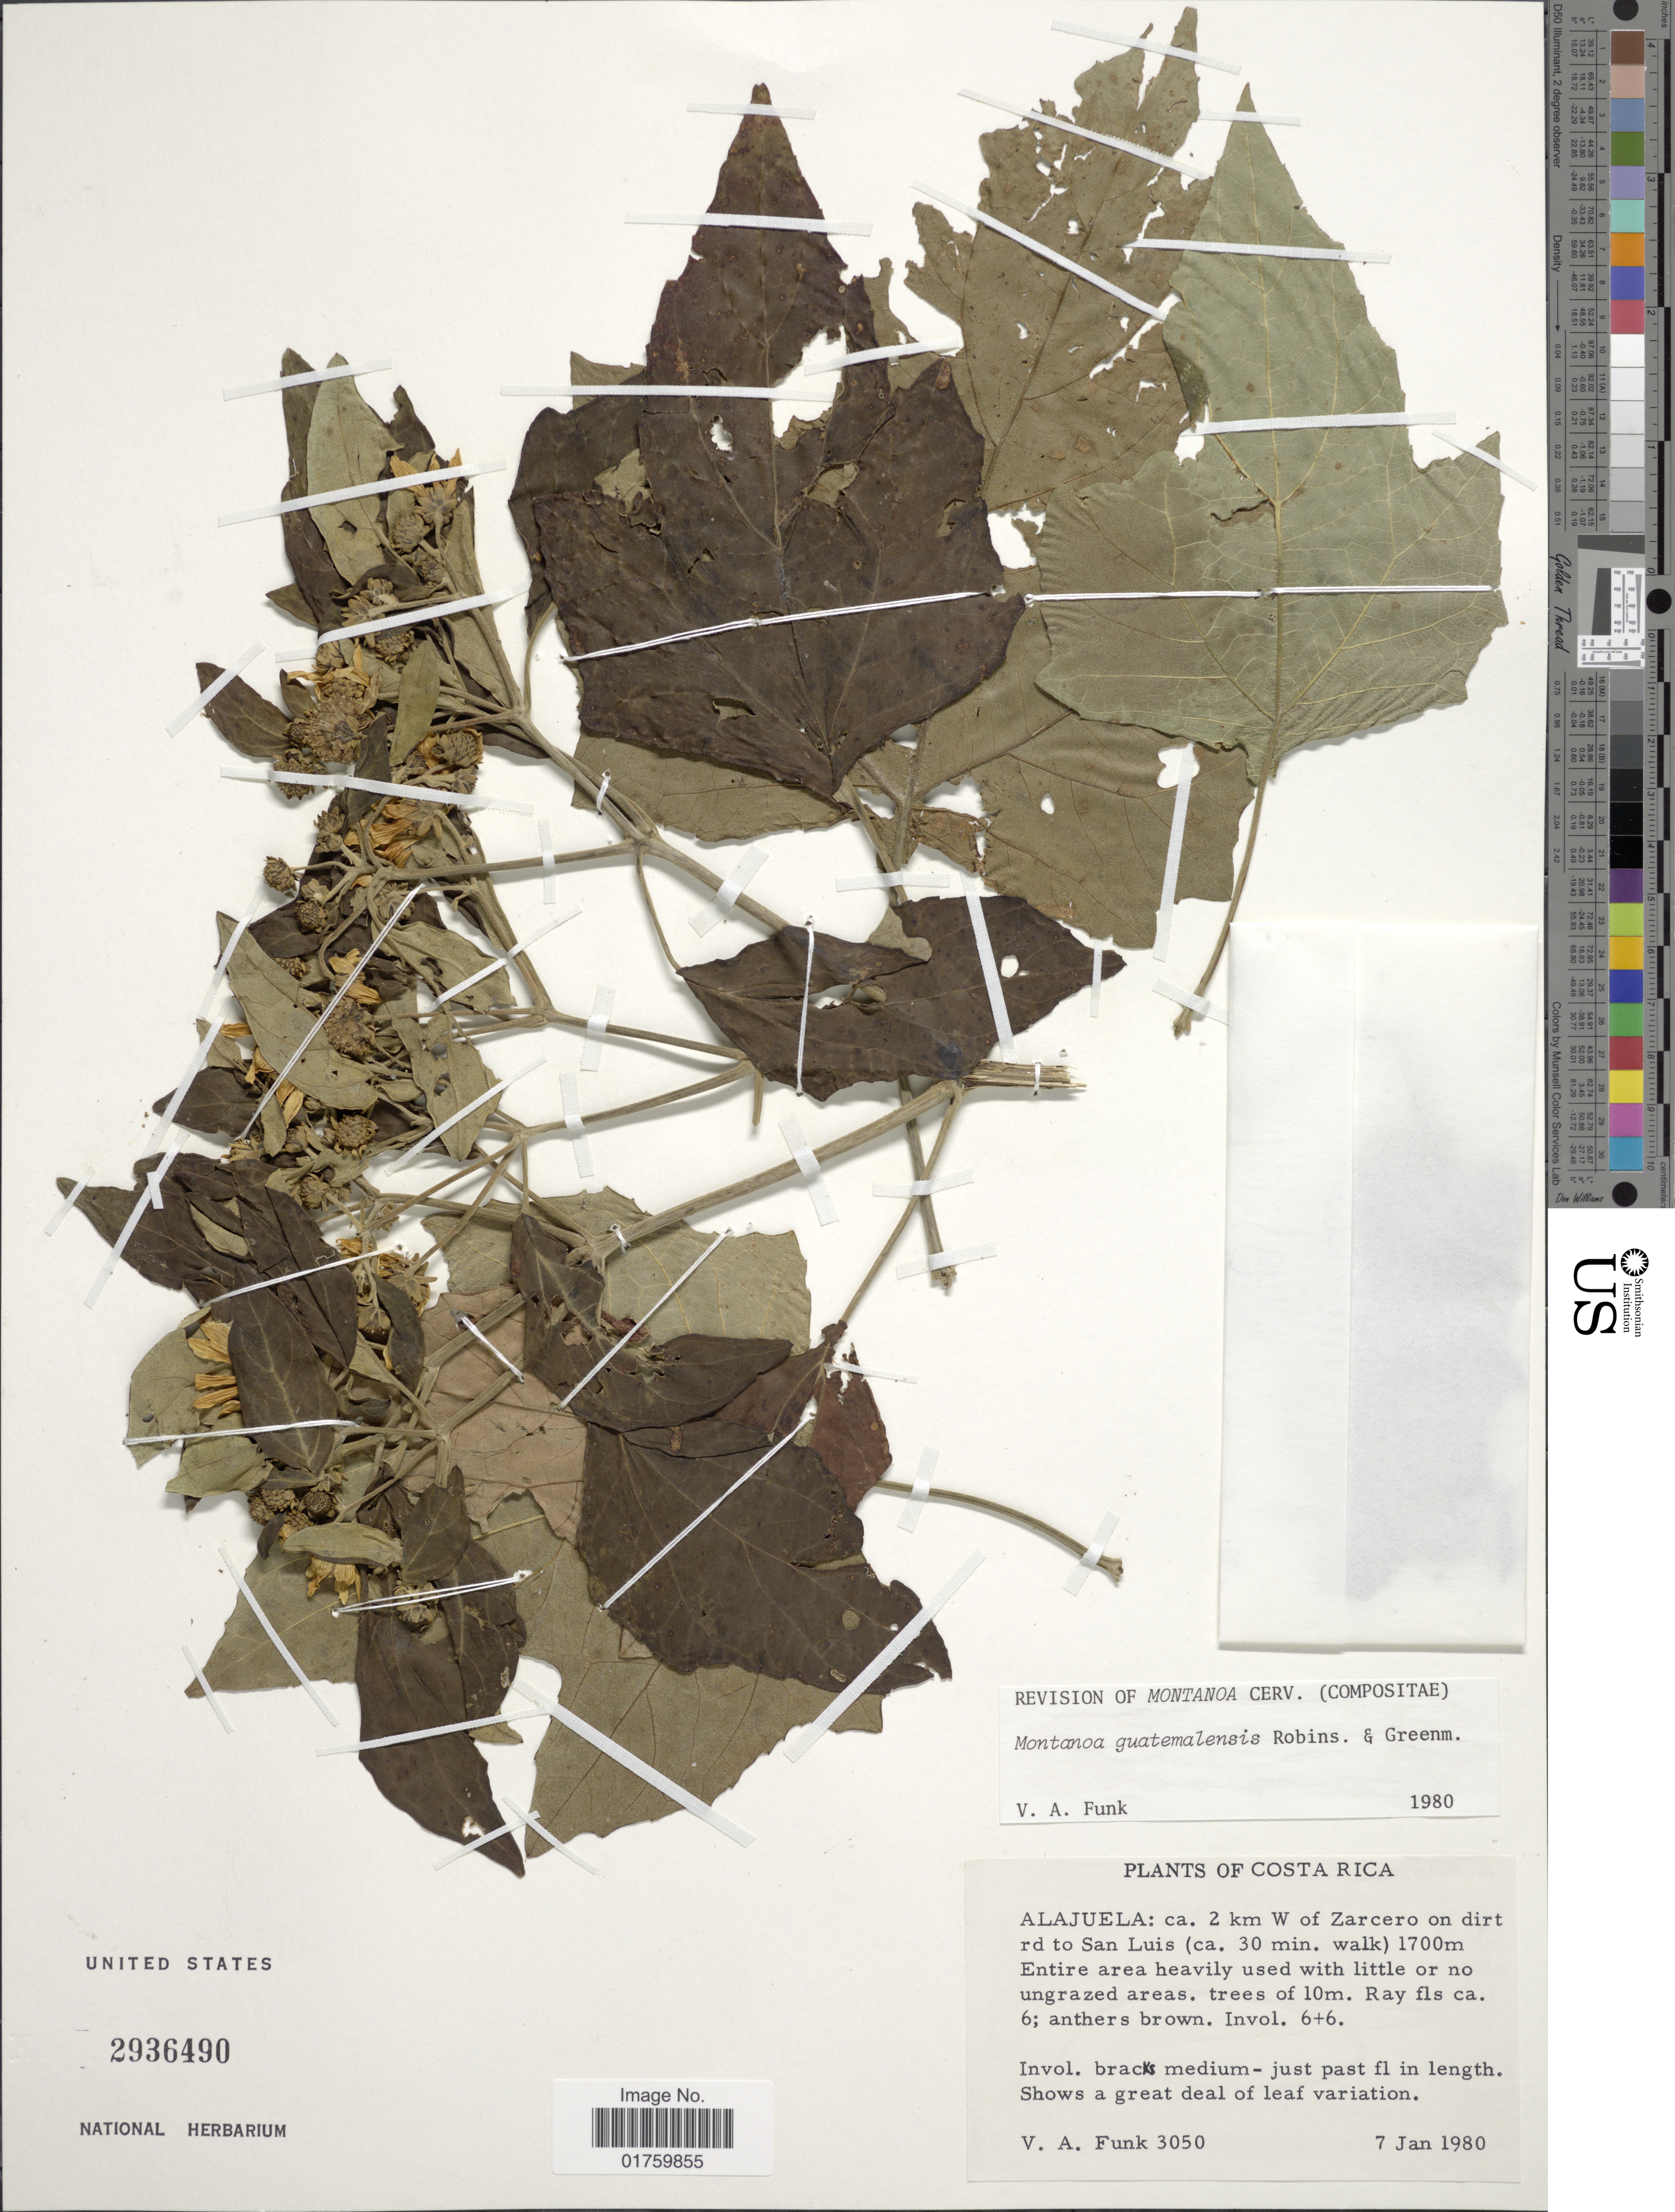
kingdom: Plantae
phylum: Tracheophyta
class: Magnoliopsida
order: Asterales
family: Asteraceae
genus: Montanoa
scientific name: Montanoa guatemalensis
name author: B.L. Rob. & Greenm.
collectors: V. Funk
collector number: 3050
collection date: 1980-01-07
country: Costa Rica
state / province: Alajuela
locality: Ca. 2 km W of Zarcero on dirt rd to San Luis (ca. 30 min. walk), entire area heavily used with little or no ungrazed areas.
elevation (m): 1700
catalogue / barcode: US 2936490